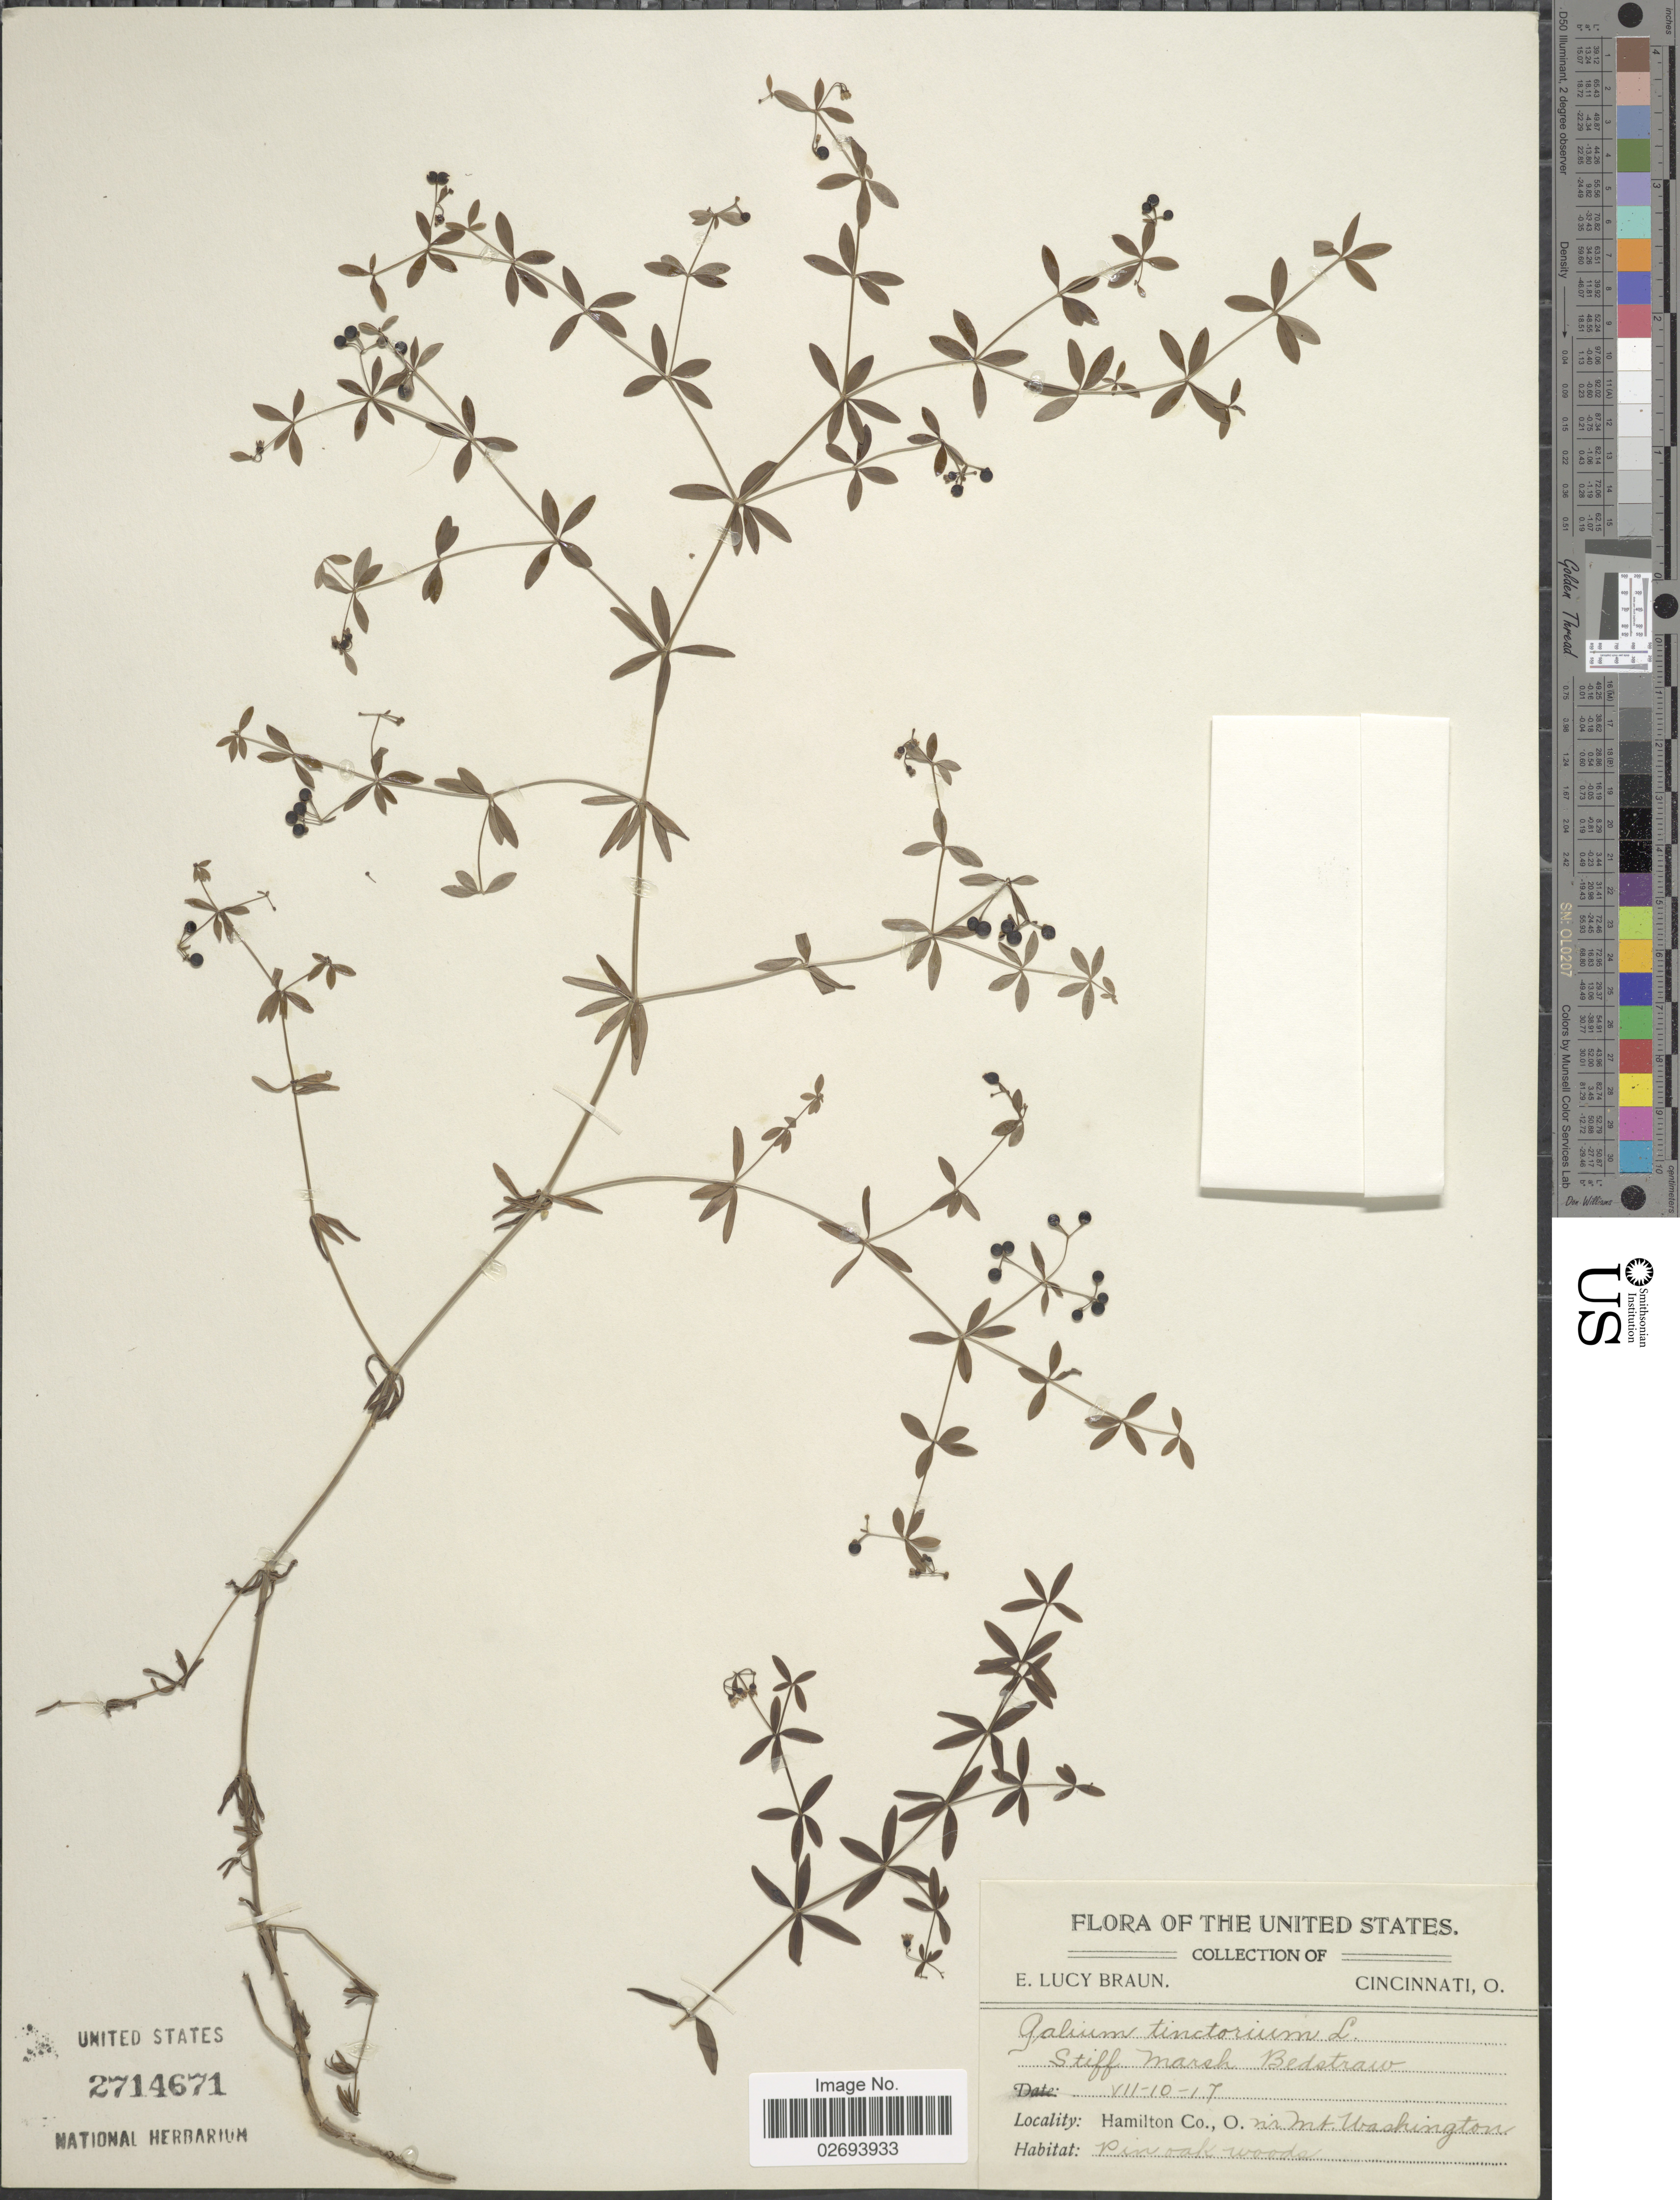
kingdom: Plantae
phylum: Tracheophyta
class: Magnoliopsida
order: Gentianales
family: Rubiaceae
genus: Galium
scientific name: Galium tinctorium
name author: (L.) Scop.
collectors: E. L. Braun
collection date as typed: Transcribed d/m/y: 10/7/17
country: United States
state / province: Ohio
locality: Hamilton Co., nr. Mt. Washington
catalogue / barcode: US 2714671